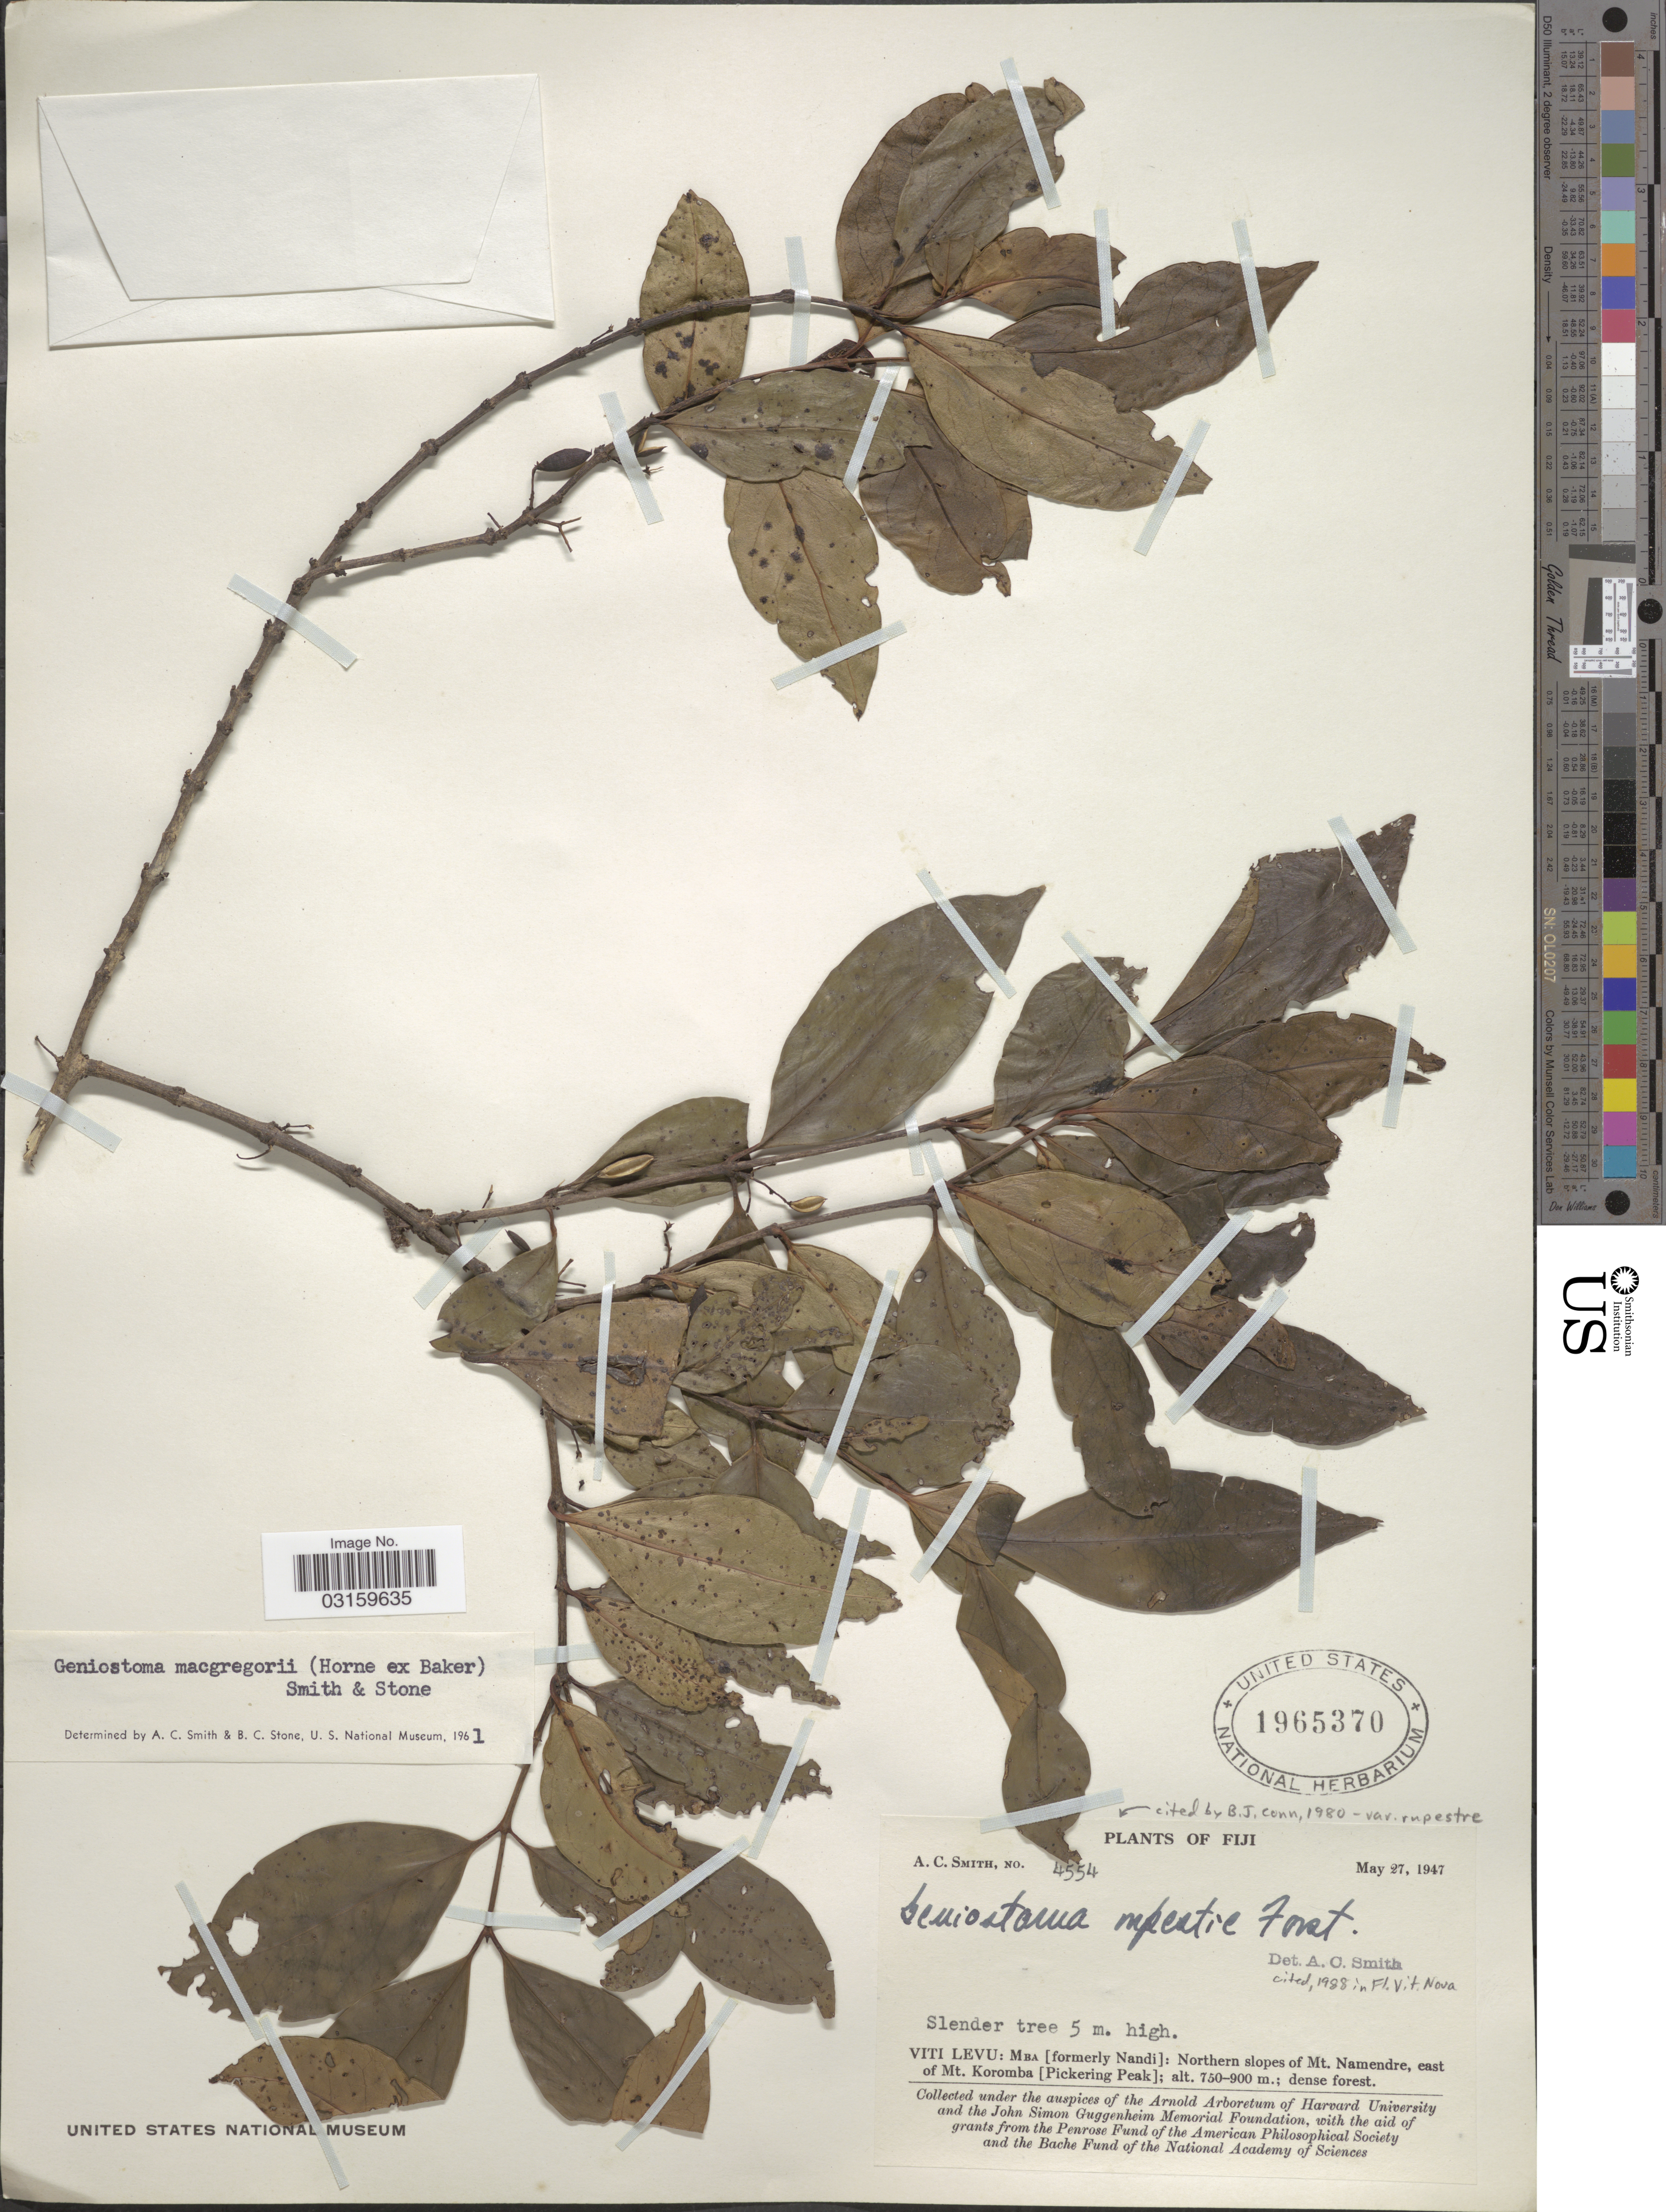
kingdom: Plantae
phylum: Tracheophyta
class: Magnoliopsida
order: Gentianales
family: Loganiaceae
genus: Geniostoma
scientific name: Geniostoma rupestre var. rupestre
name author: J.R. Forst. & G. Forst.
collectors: A. C. Smith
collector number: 4554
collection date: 1947-05-27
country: Fiji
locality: Viti Levu: Mba [formerly Nandi]: Northern slopes of Mt. Namendre, east of Mt. Koromba [Pickering Peak].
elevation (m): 750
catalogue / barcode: US 1965370